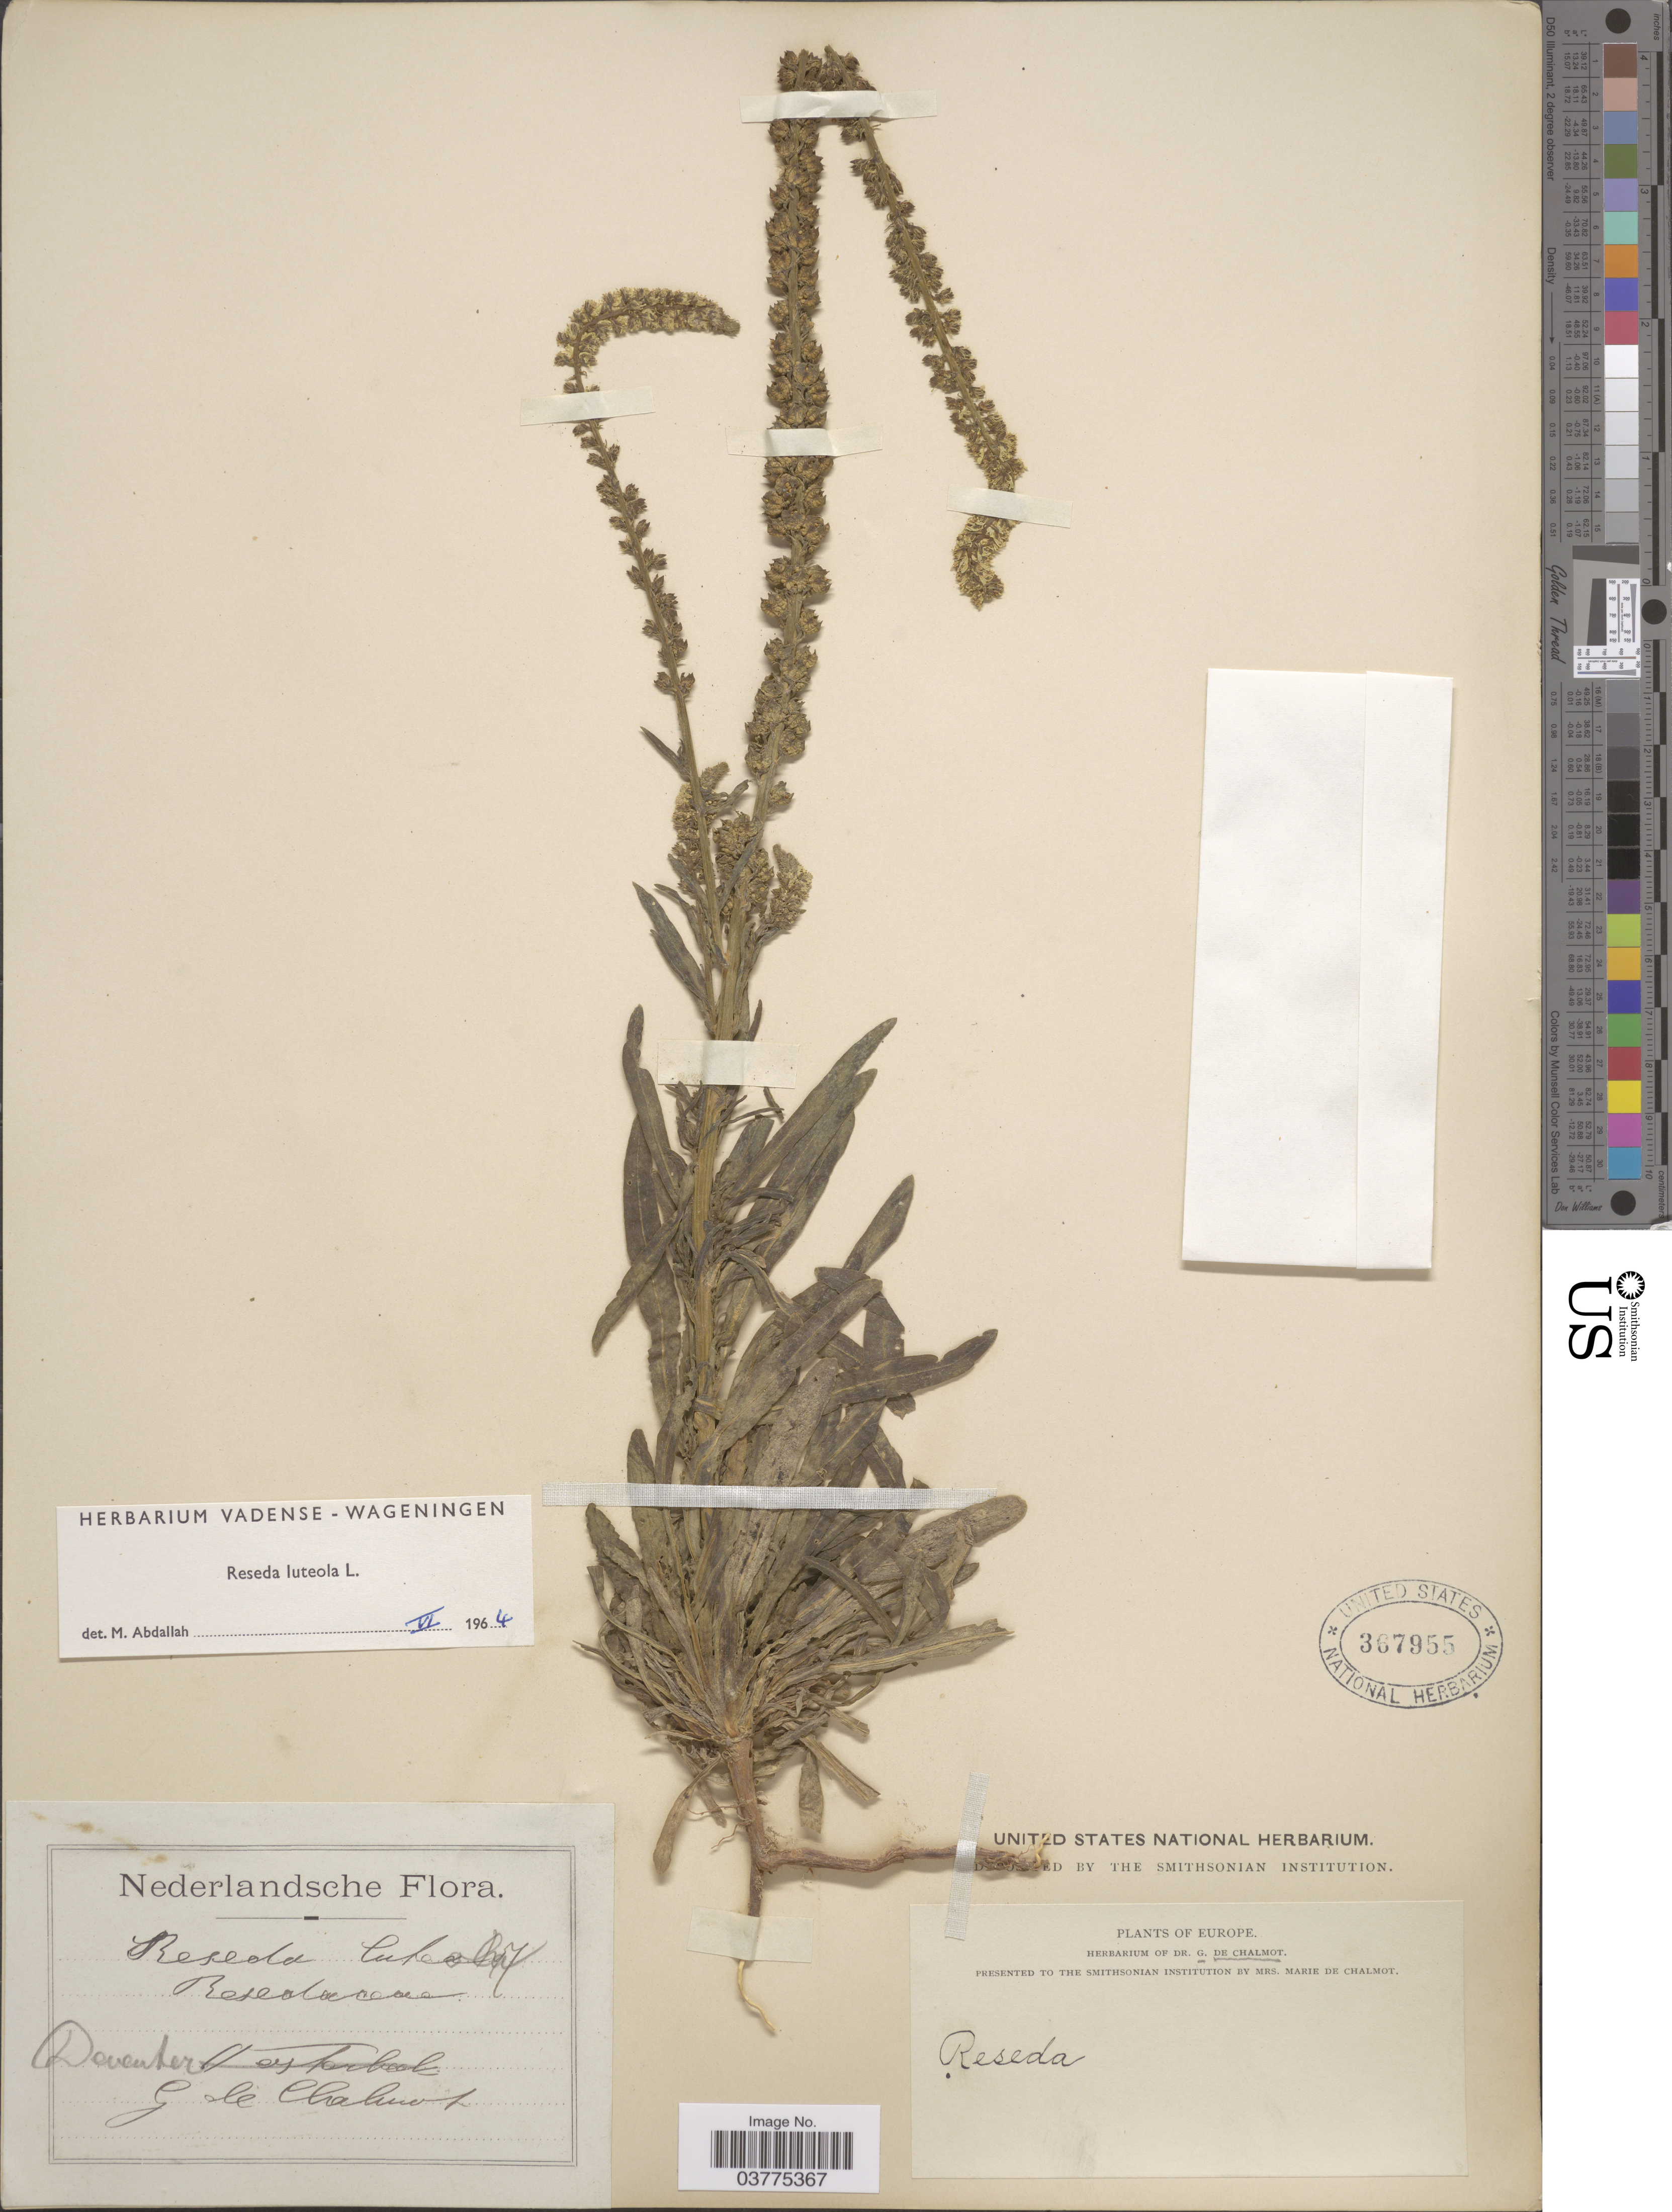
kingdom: Plantae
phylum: Tracheophyta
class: Magnoliopsida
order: Brassicales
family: Resedaceae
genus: Reseda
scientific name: Reseda luteola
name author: L.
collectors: G. de Chalmot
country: Netherlands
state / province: Overijssel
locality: Deventer.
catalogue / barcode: US 367955